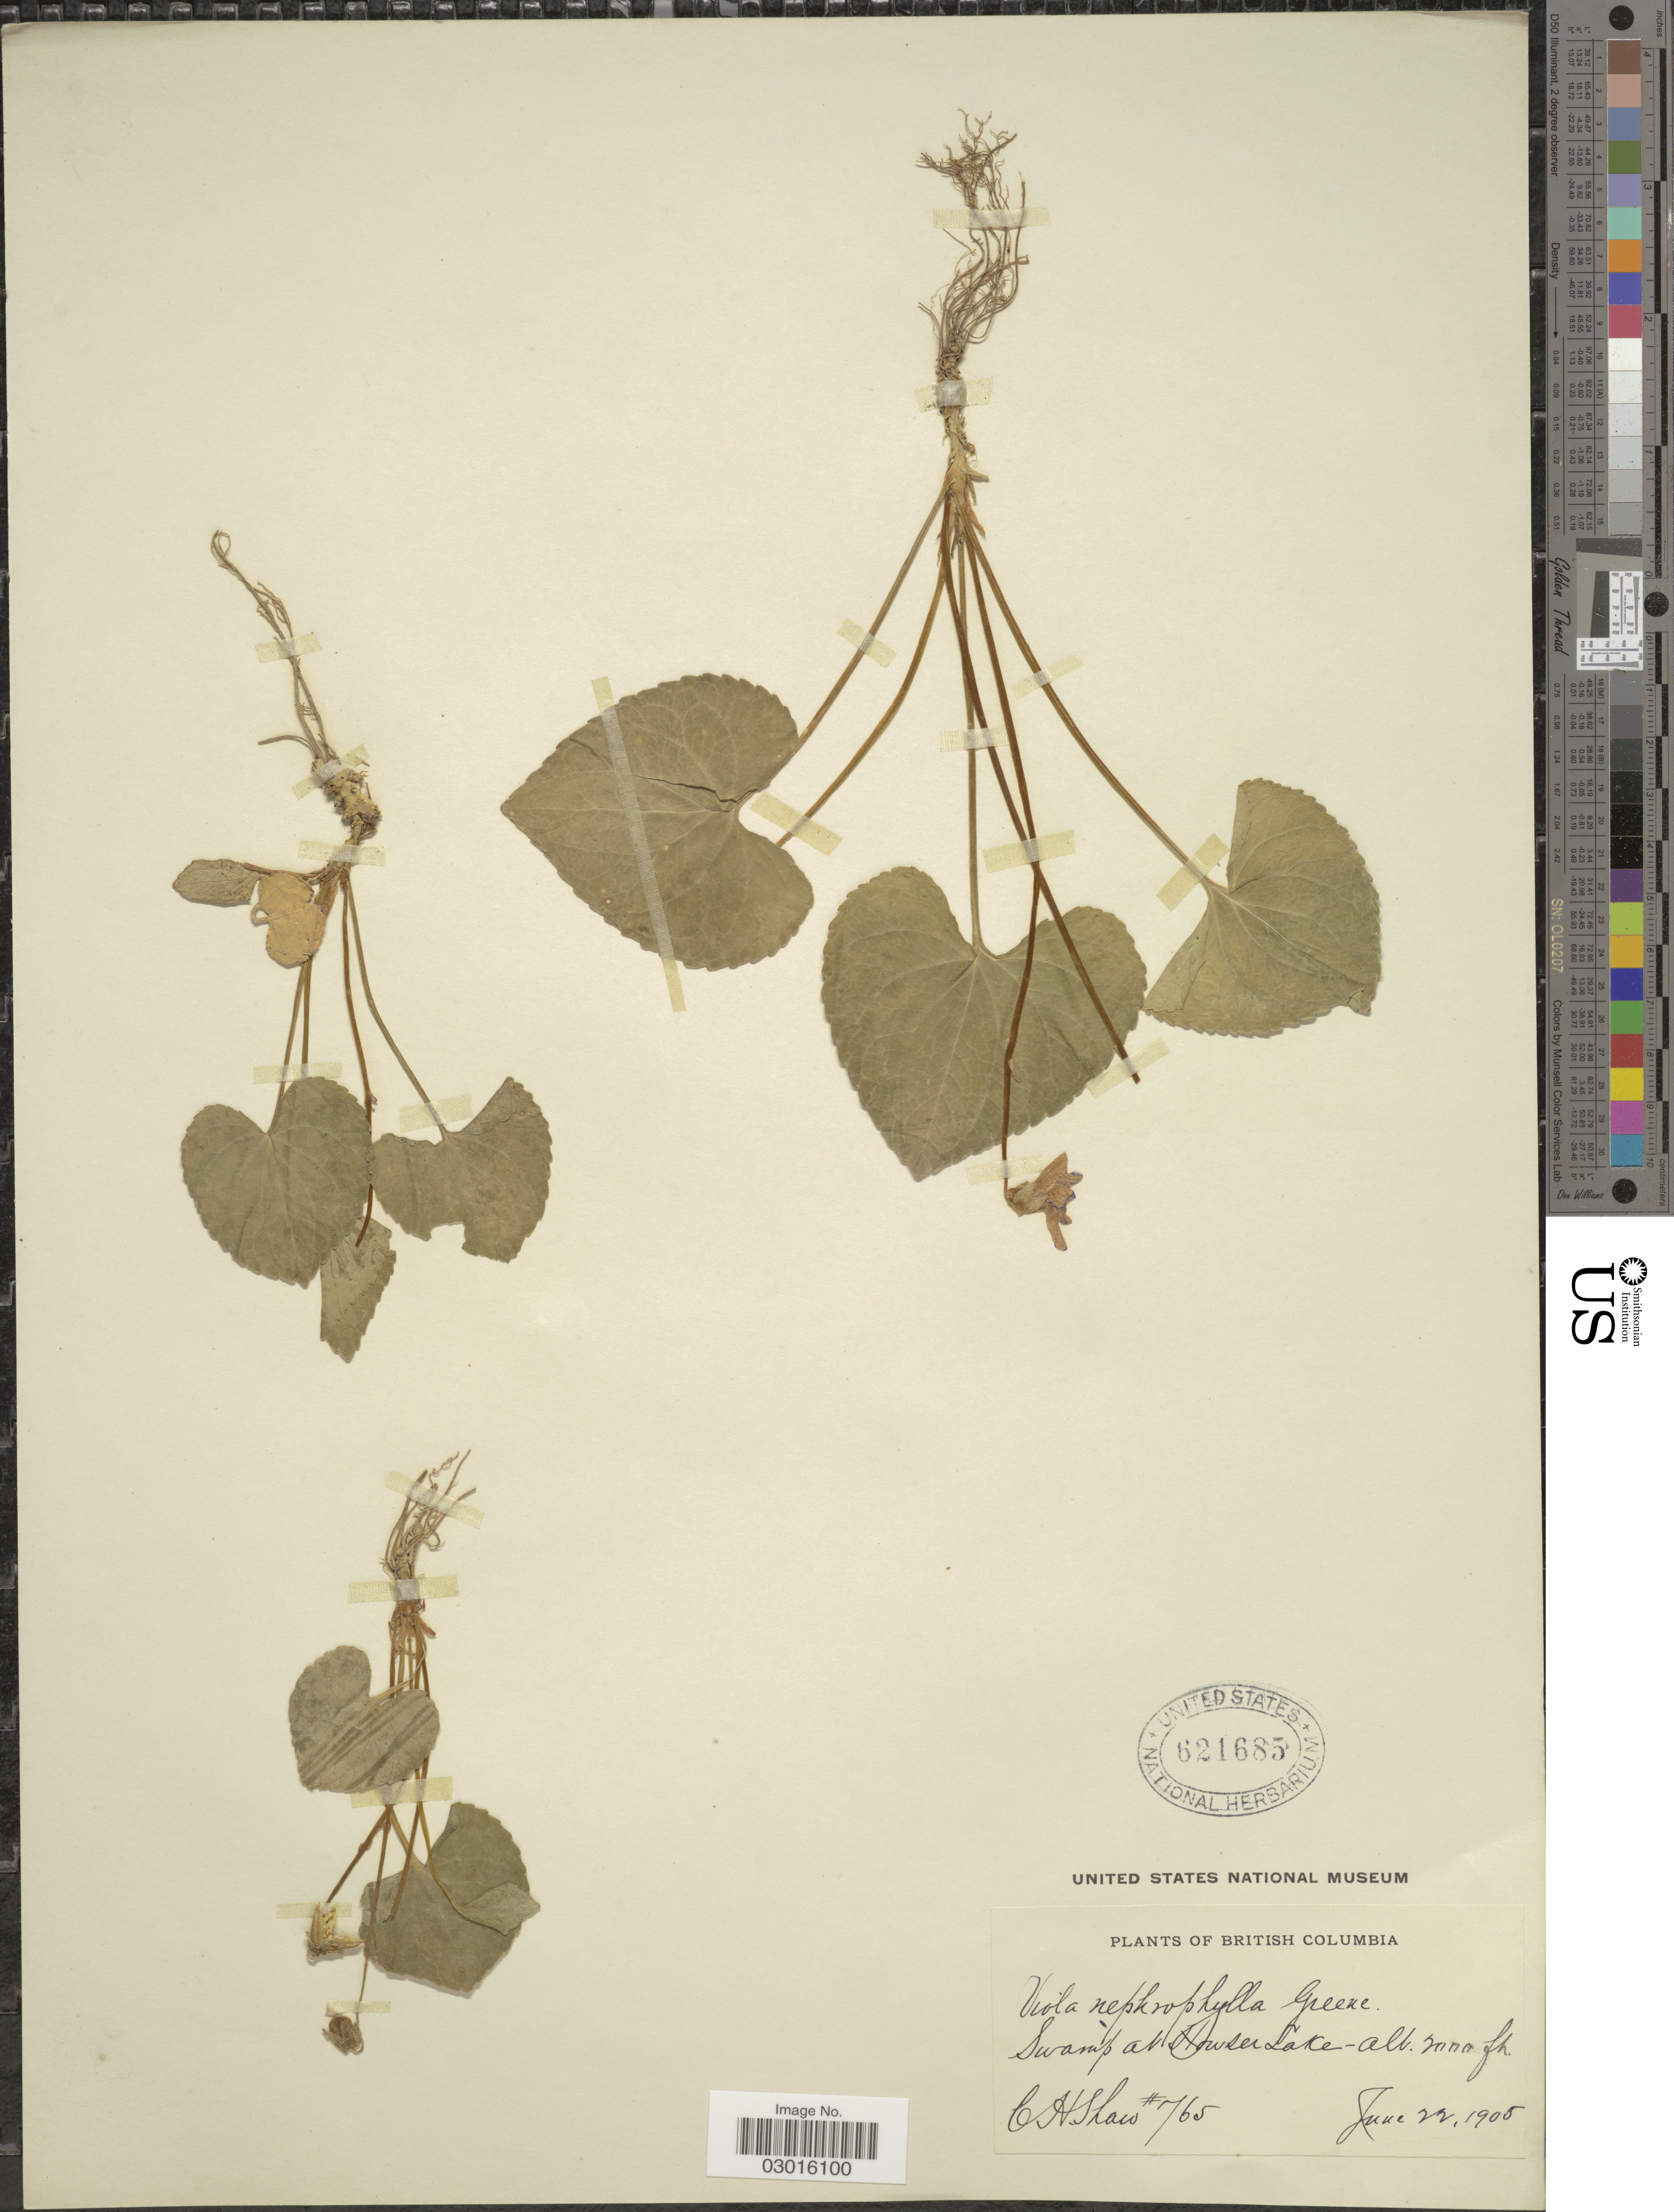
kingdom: Plantae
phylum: Tracheophyta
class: Magnoliopsida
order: Malpighiales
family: Violaceae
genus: Viola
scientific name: Viola nephrophylla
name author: Greene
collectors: C. H. Shaw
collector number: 765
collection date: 1905-06-22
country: Canada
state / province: British Columbia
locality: Swamp at Howser Lake.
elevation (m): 610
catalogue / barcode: US 621685